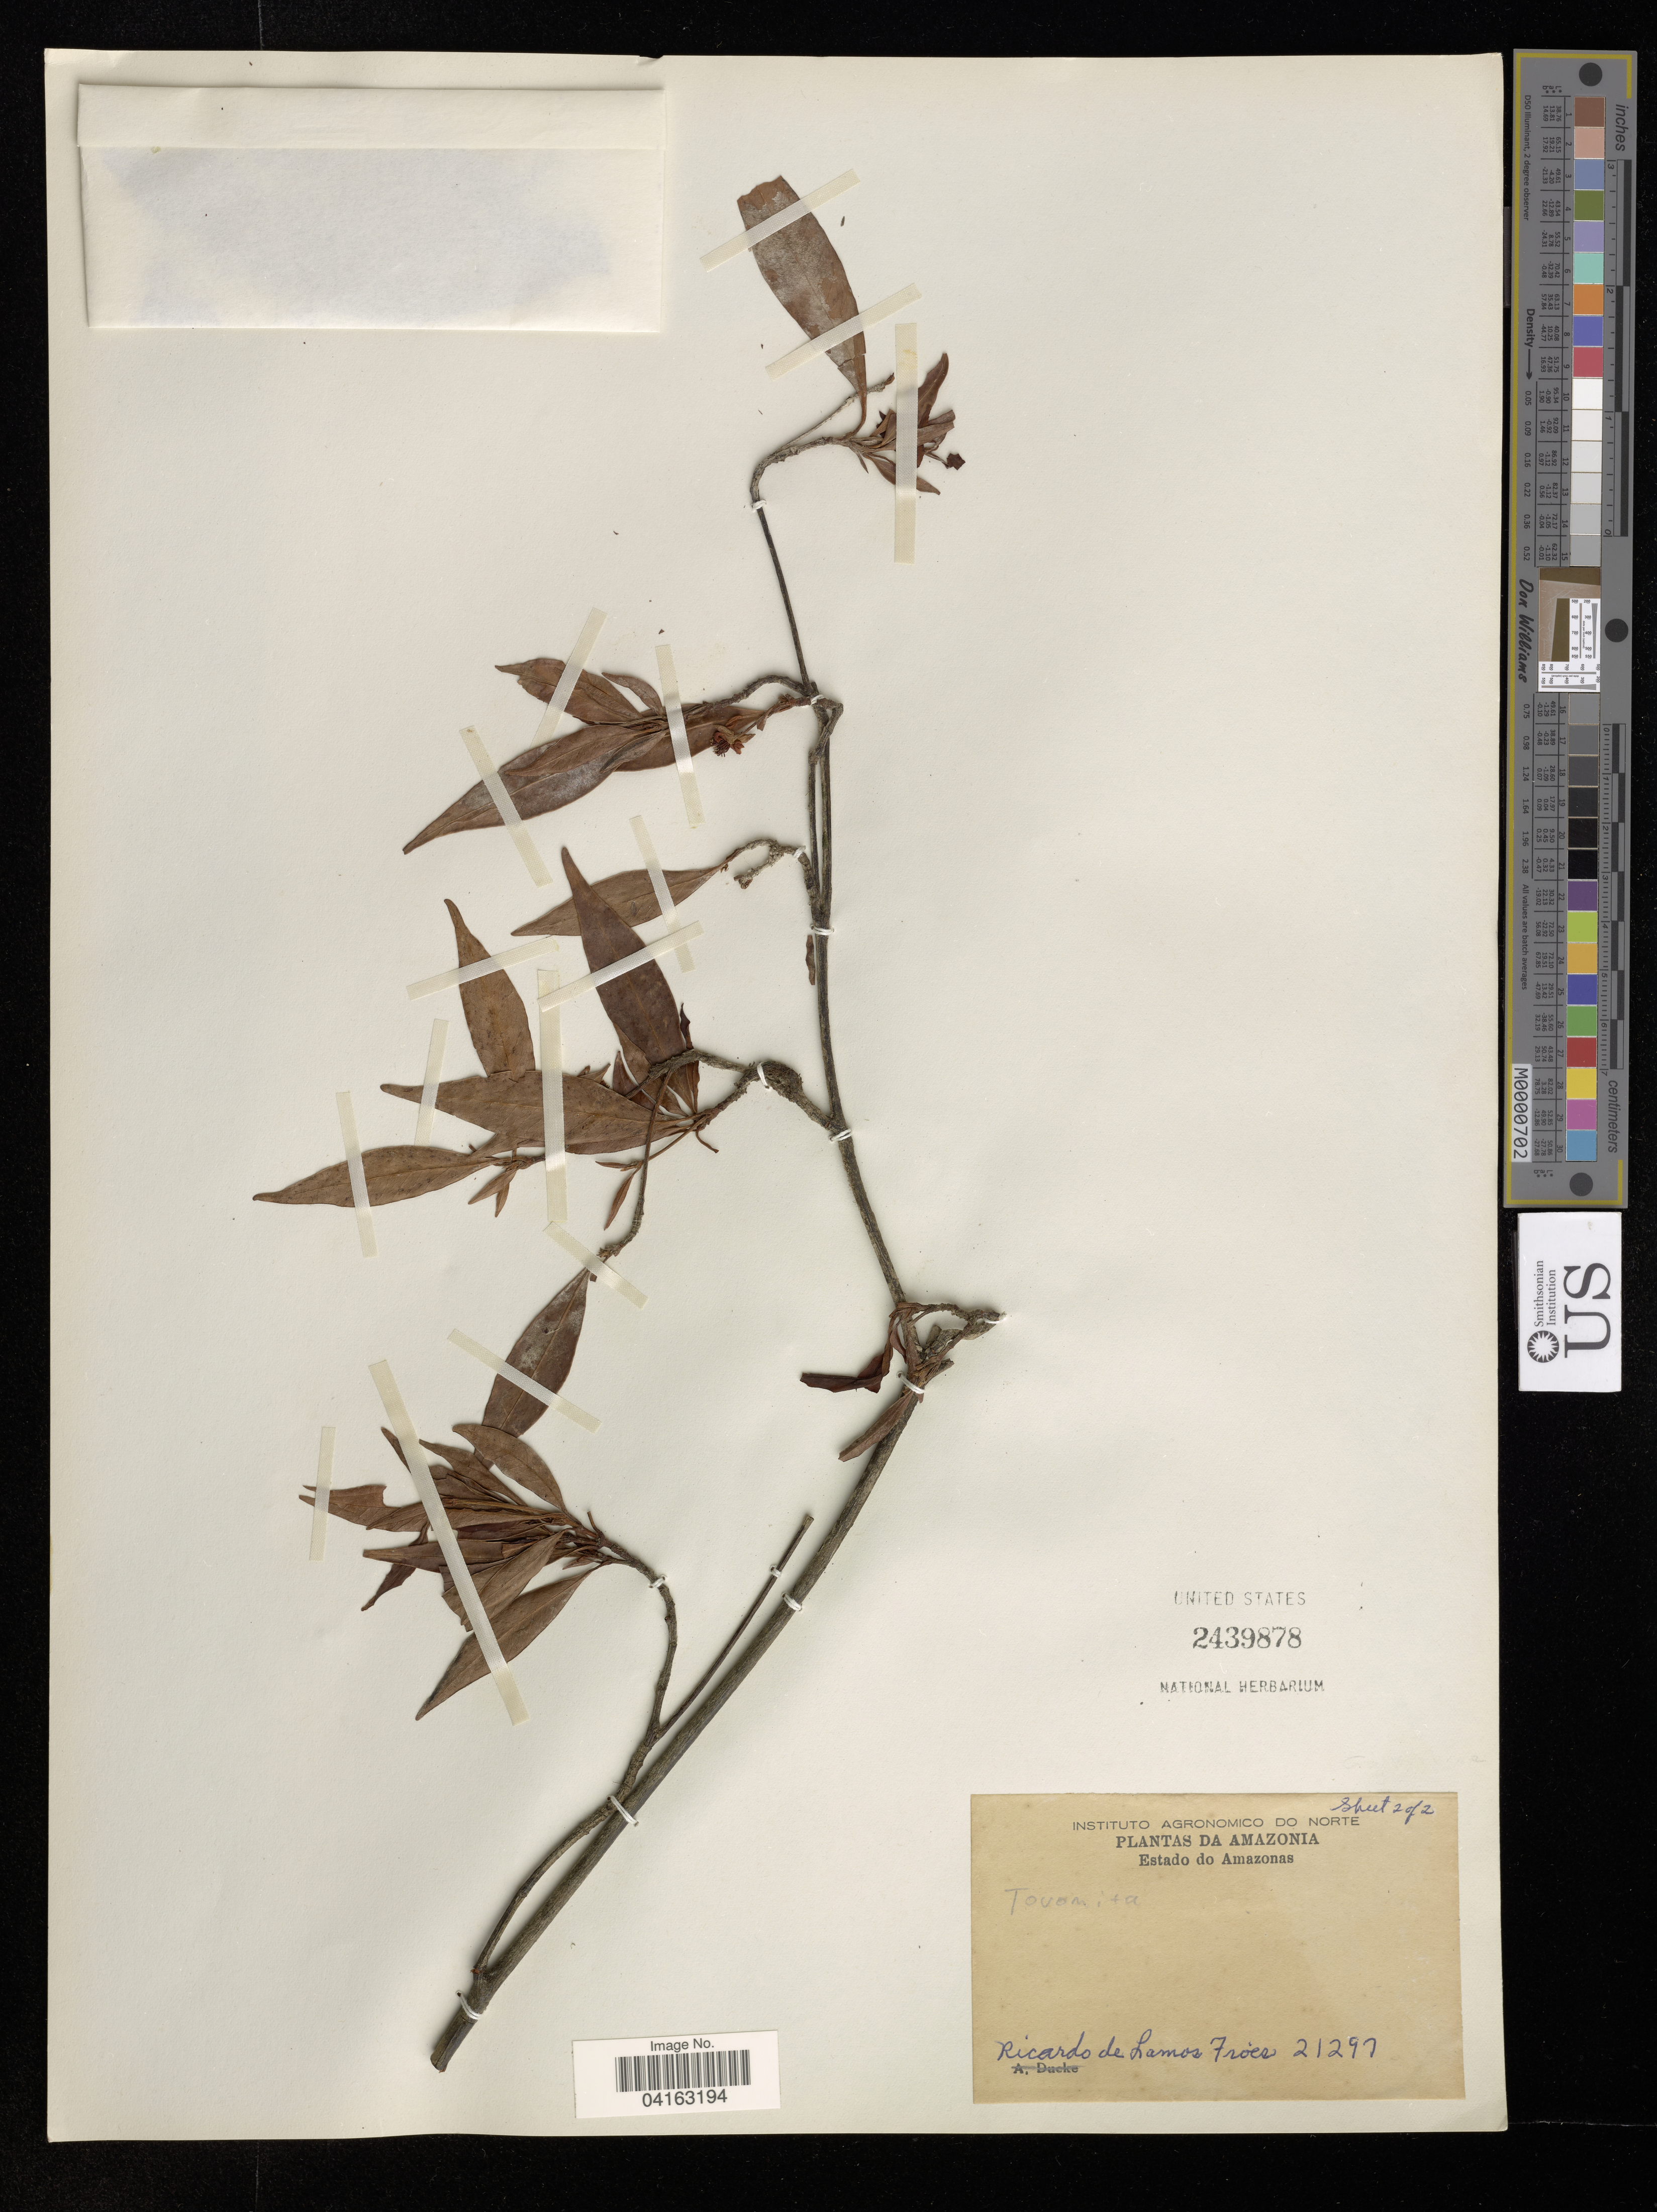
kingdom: Plantae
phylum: Tracheophyta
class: Magnoliopsida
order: Malpighiales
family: Clusiaceae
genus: Tovomita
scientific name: Tovomita sp.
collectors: R. L. Fróes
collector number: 21297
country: Brazil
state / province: Amazonas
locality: Estado do Amazonas ?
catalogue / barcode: US 2439878